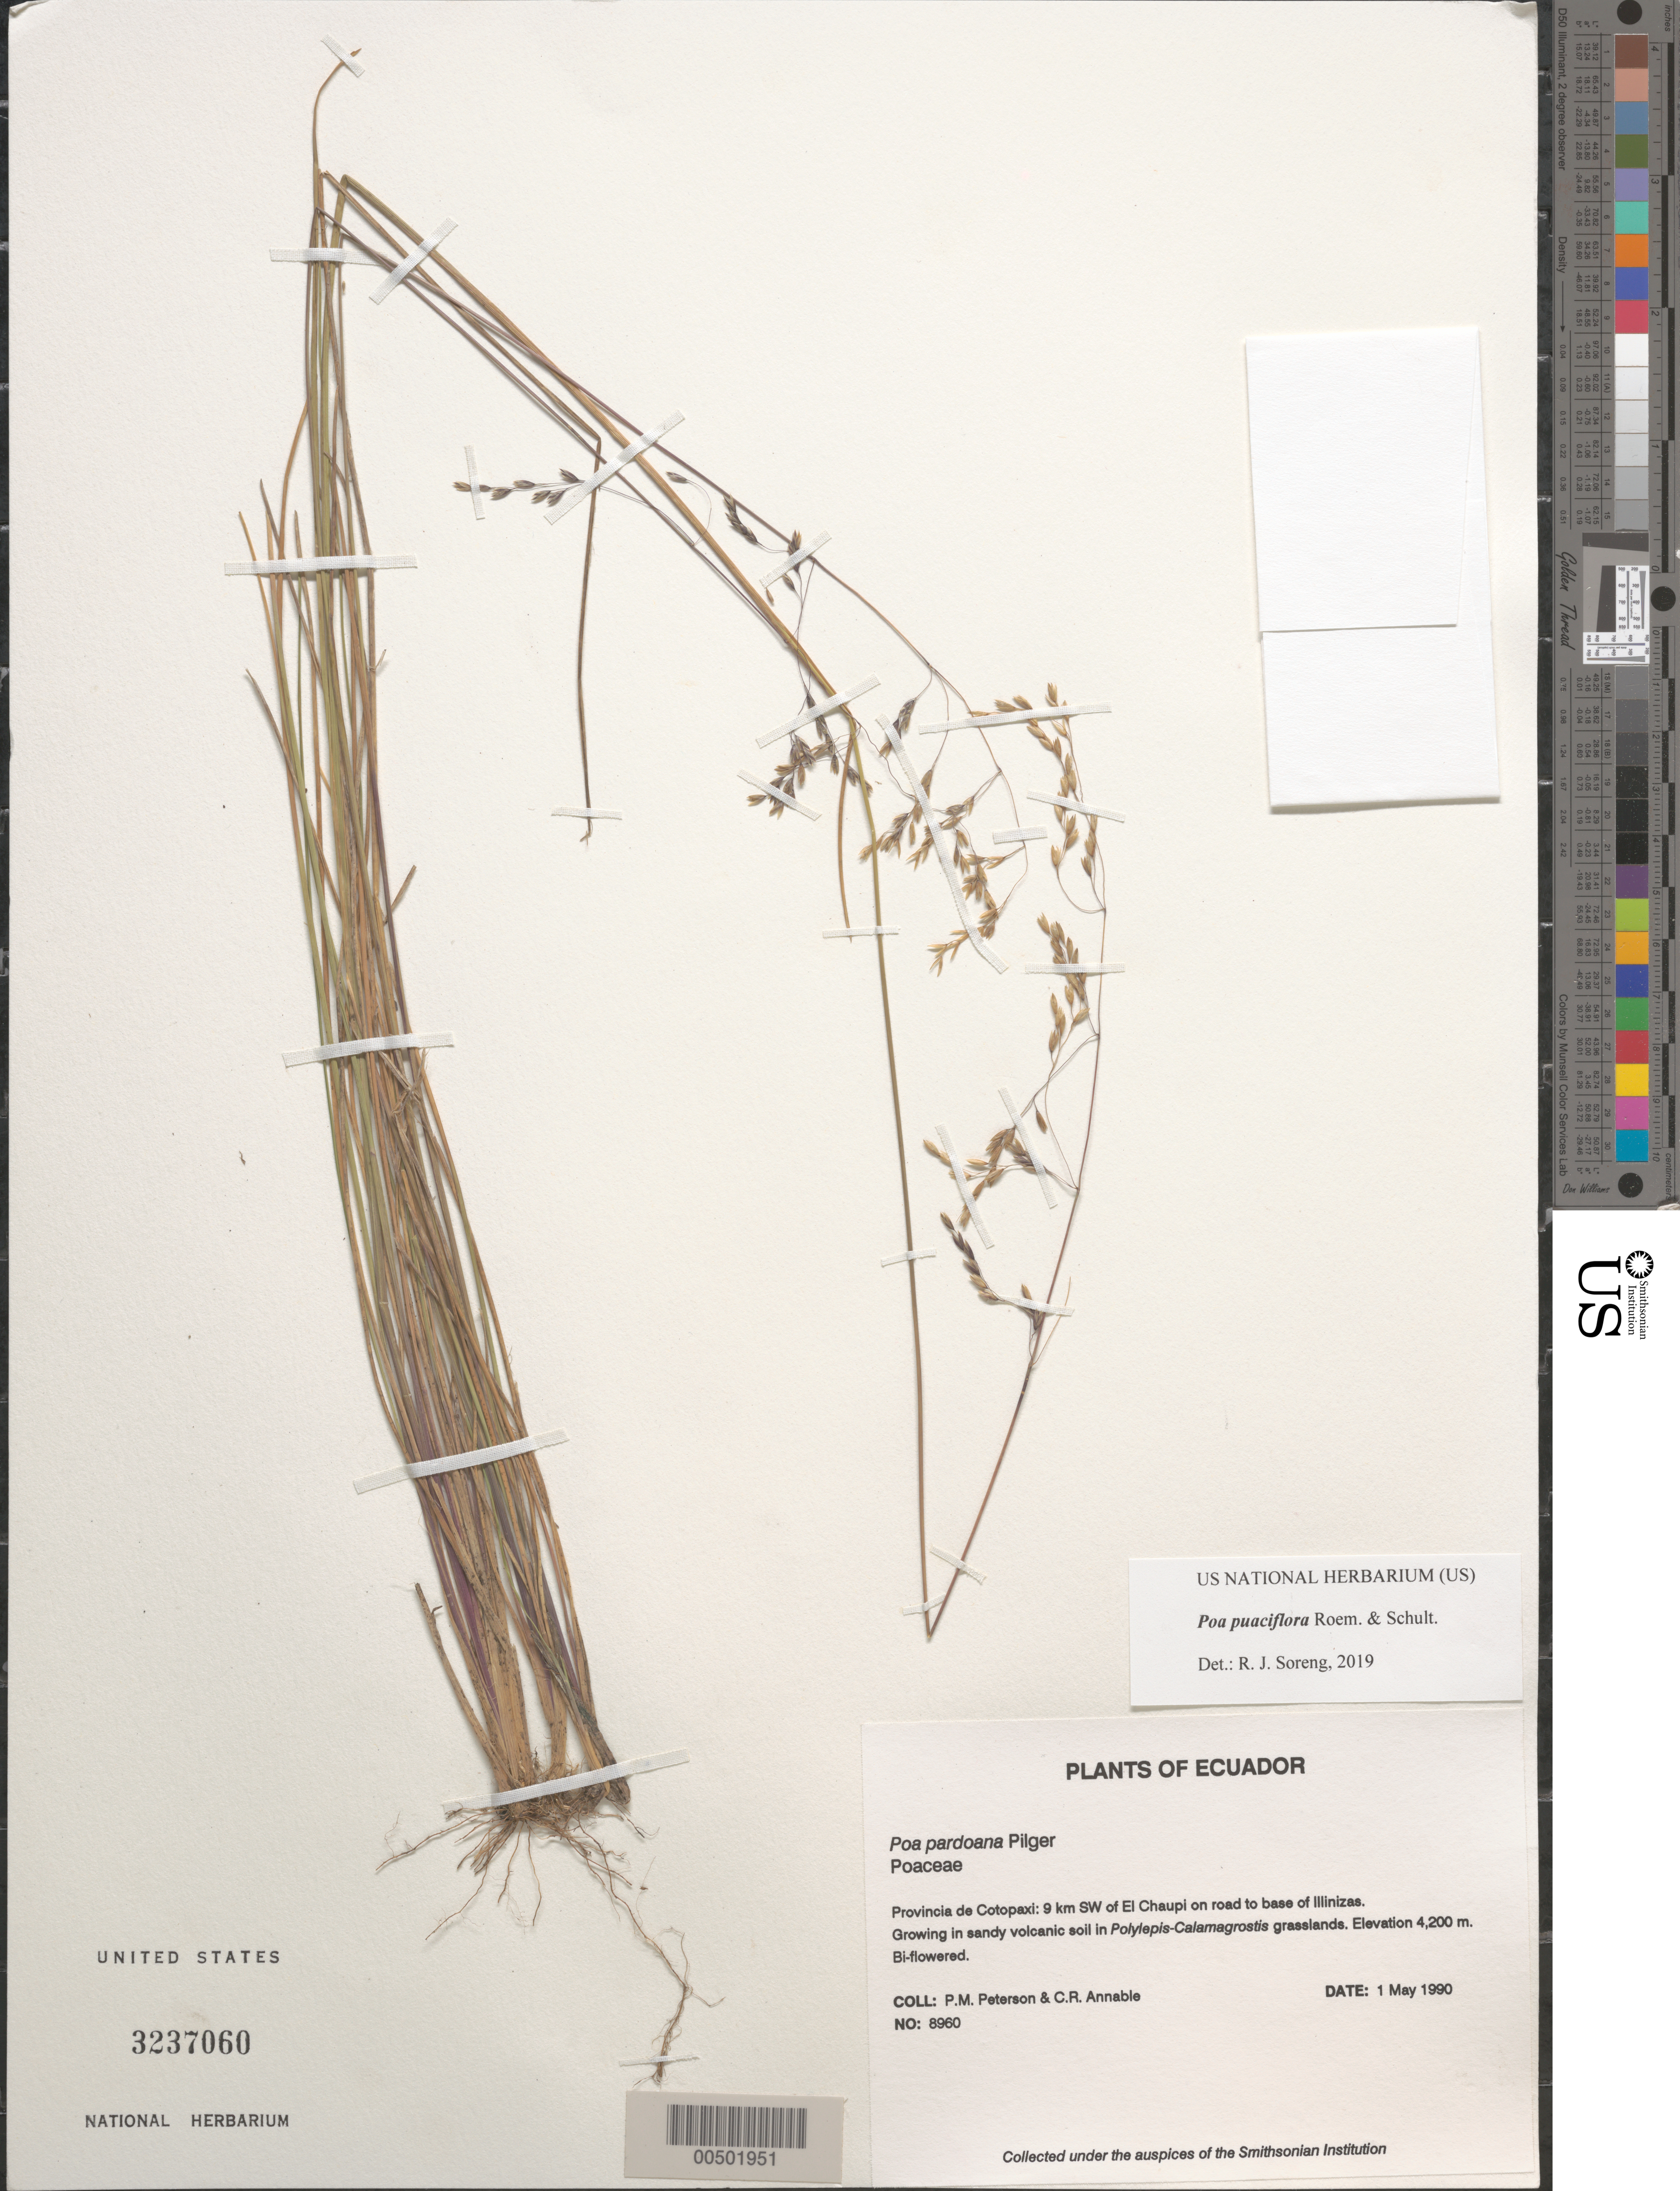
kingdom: Plantae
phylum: Tracheophyta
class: Liliopsida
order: Poales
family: Poaceae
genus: Poa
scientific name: Poa pauciflora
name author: Roem. & Schult.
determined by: Soreng, Robert J., Research Associate (BOT), Smithsonian Institution - National Museum of Natural History (UNITED STATES)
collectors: P. M. Peterson & C. R. Annable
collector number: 08960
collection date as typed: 01 May 1990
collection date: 1990-05-01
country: Ecuador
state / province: Cotopaxi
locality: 9 km SW ofEl Chaupi on road to base of Illinizas.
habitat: Growing in sandy volcanic soil in Polylepis-Calamagrostis grasslands.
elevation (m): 4200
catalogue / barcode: US 3237060